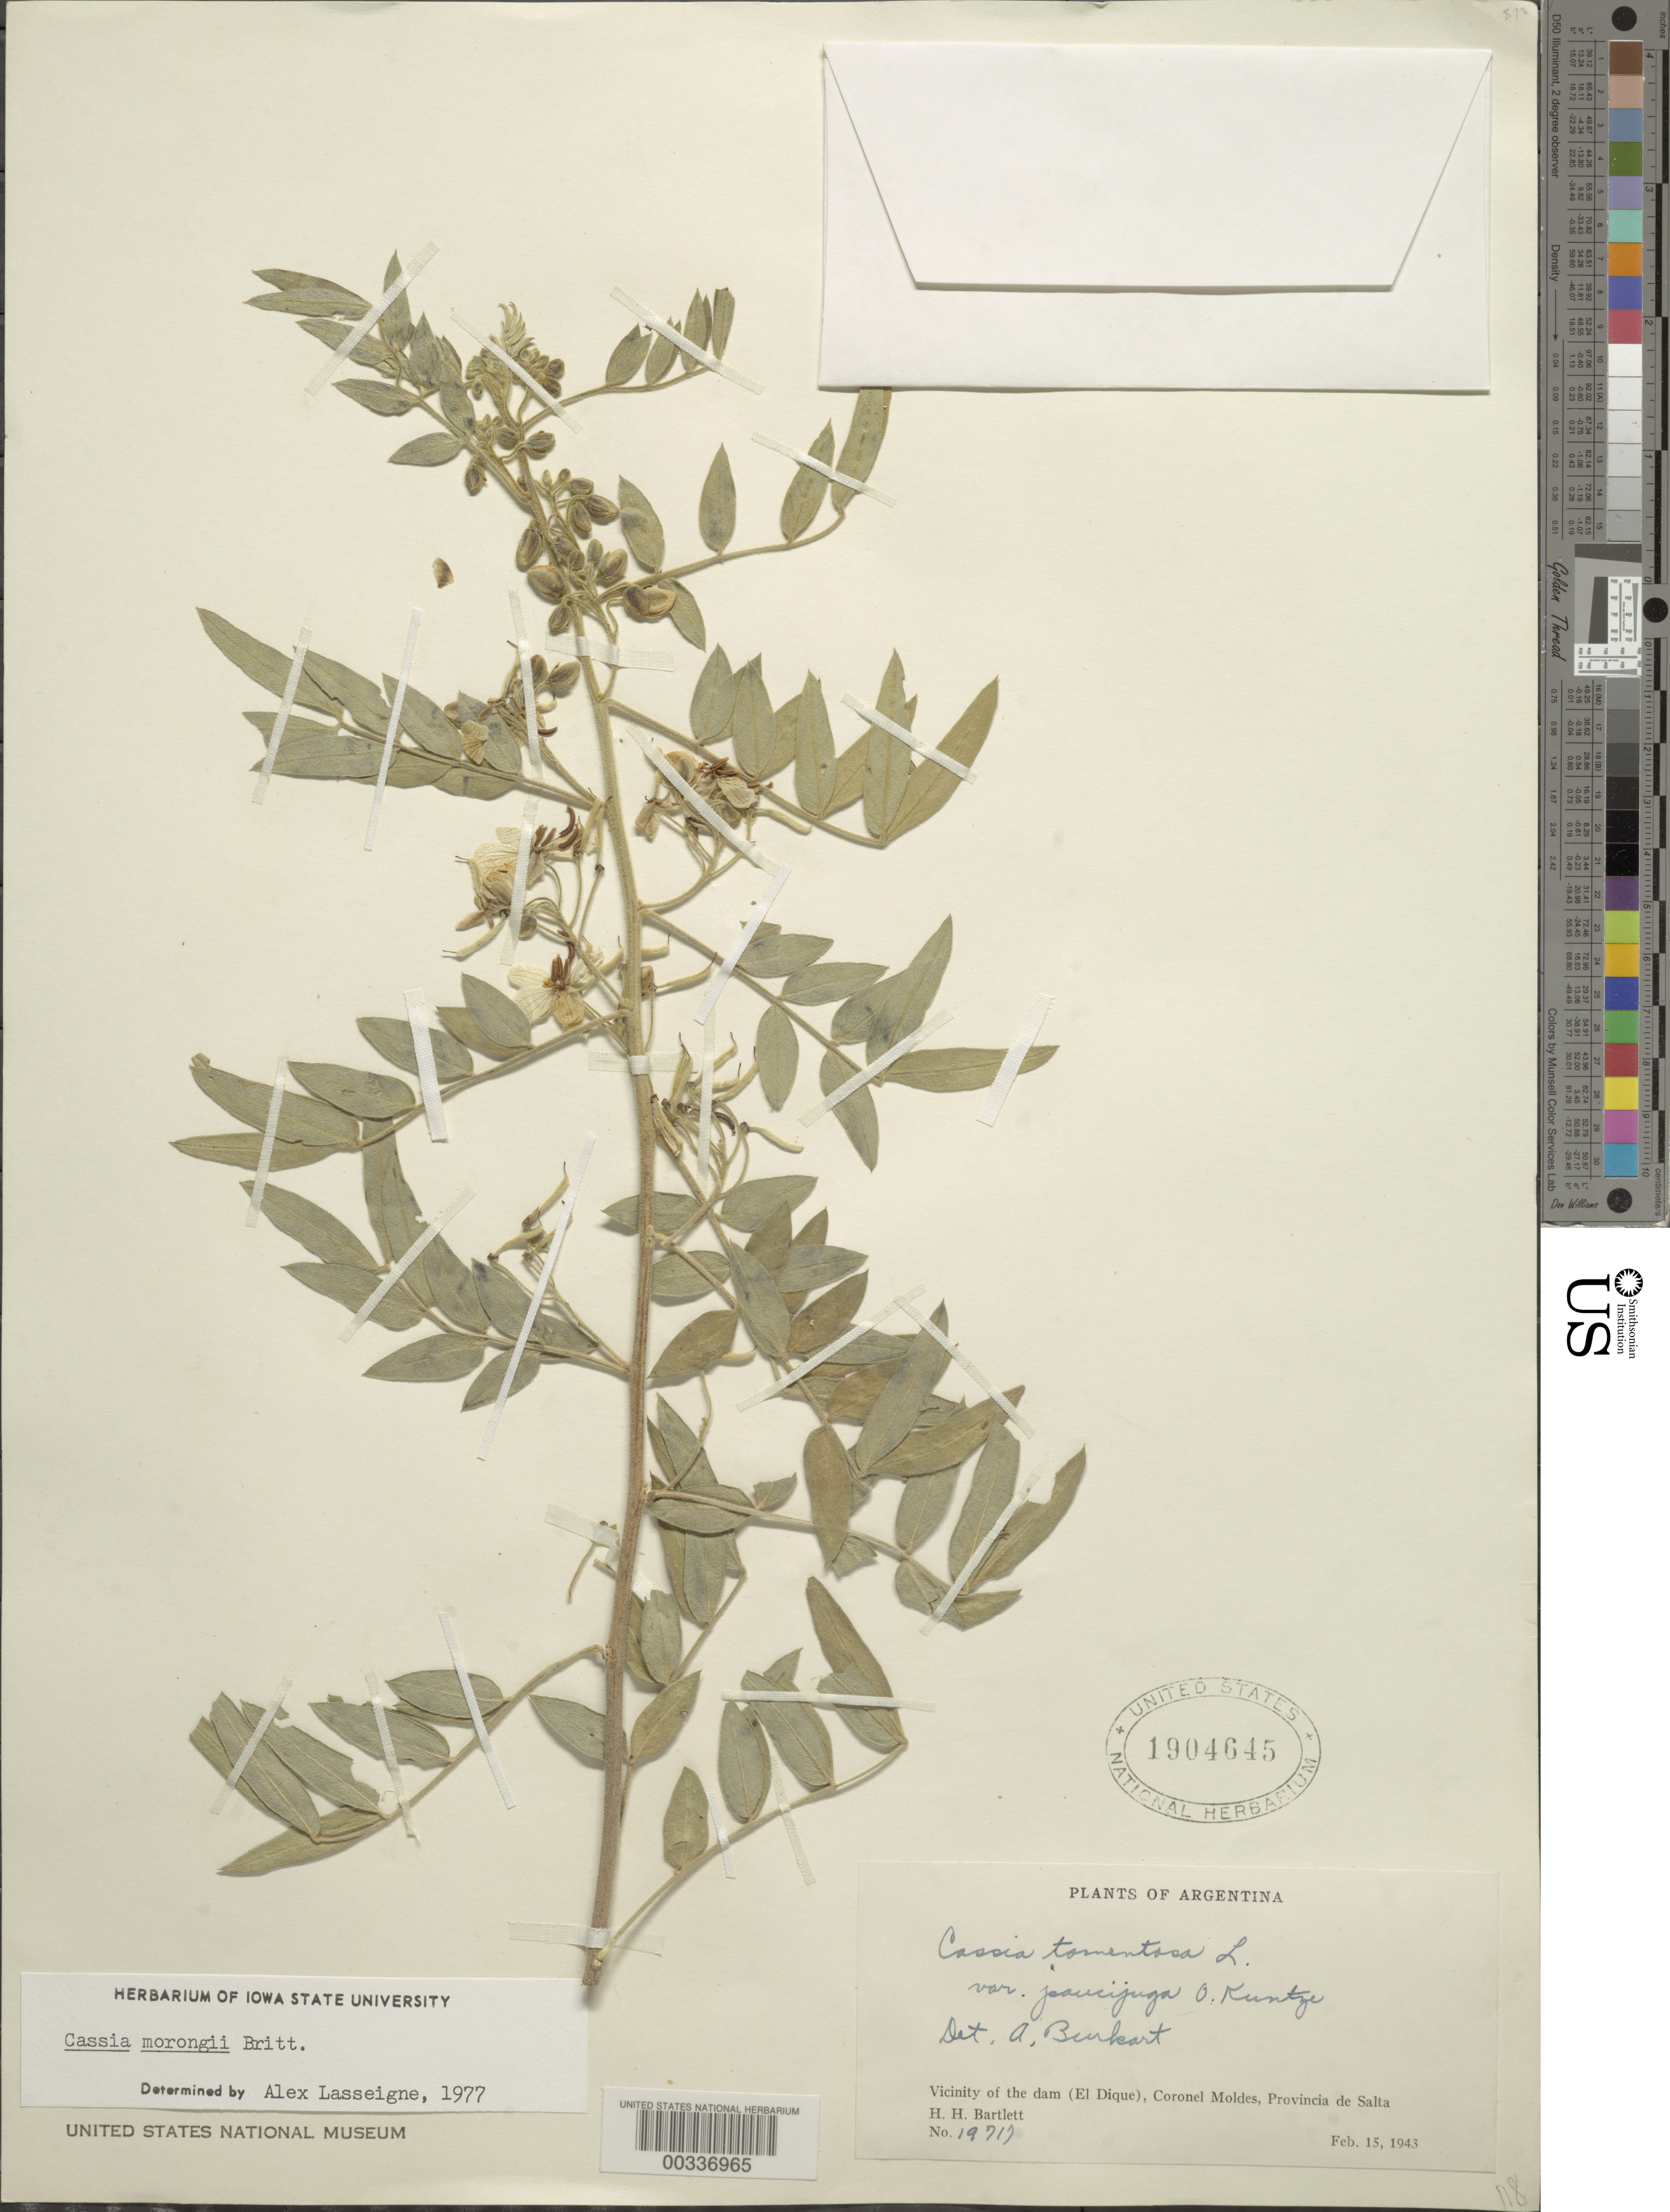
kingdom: Plantae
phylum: Tracheophyta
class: Magnoliopsida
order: Fabales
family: Fabaceae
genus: Senna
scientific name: Senna morongii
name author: (Britton) H.S. Irwin & Barneby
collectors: S. Bartlett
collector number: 19717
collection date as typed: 15 Feb 1943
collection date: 1943-02-15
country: Argentina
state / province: Salta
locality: Vicinity of the dam (el Dique), Coronel Moldes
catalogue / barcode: US 1904645